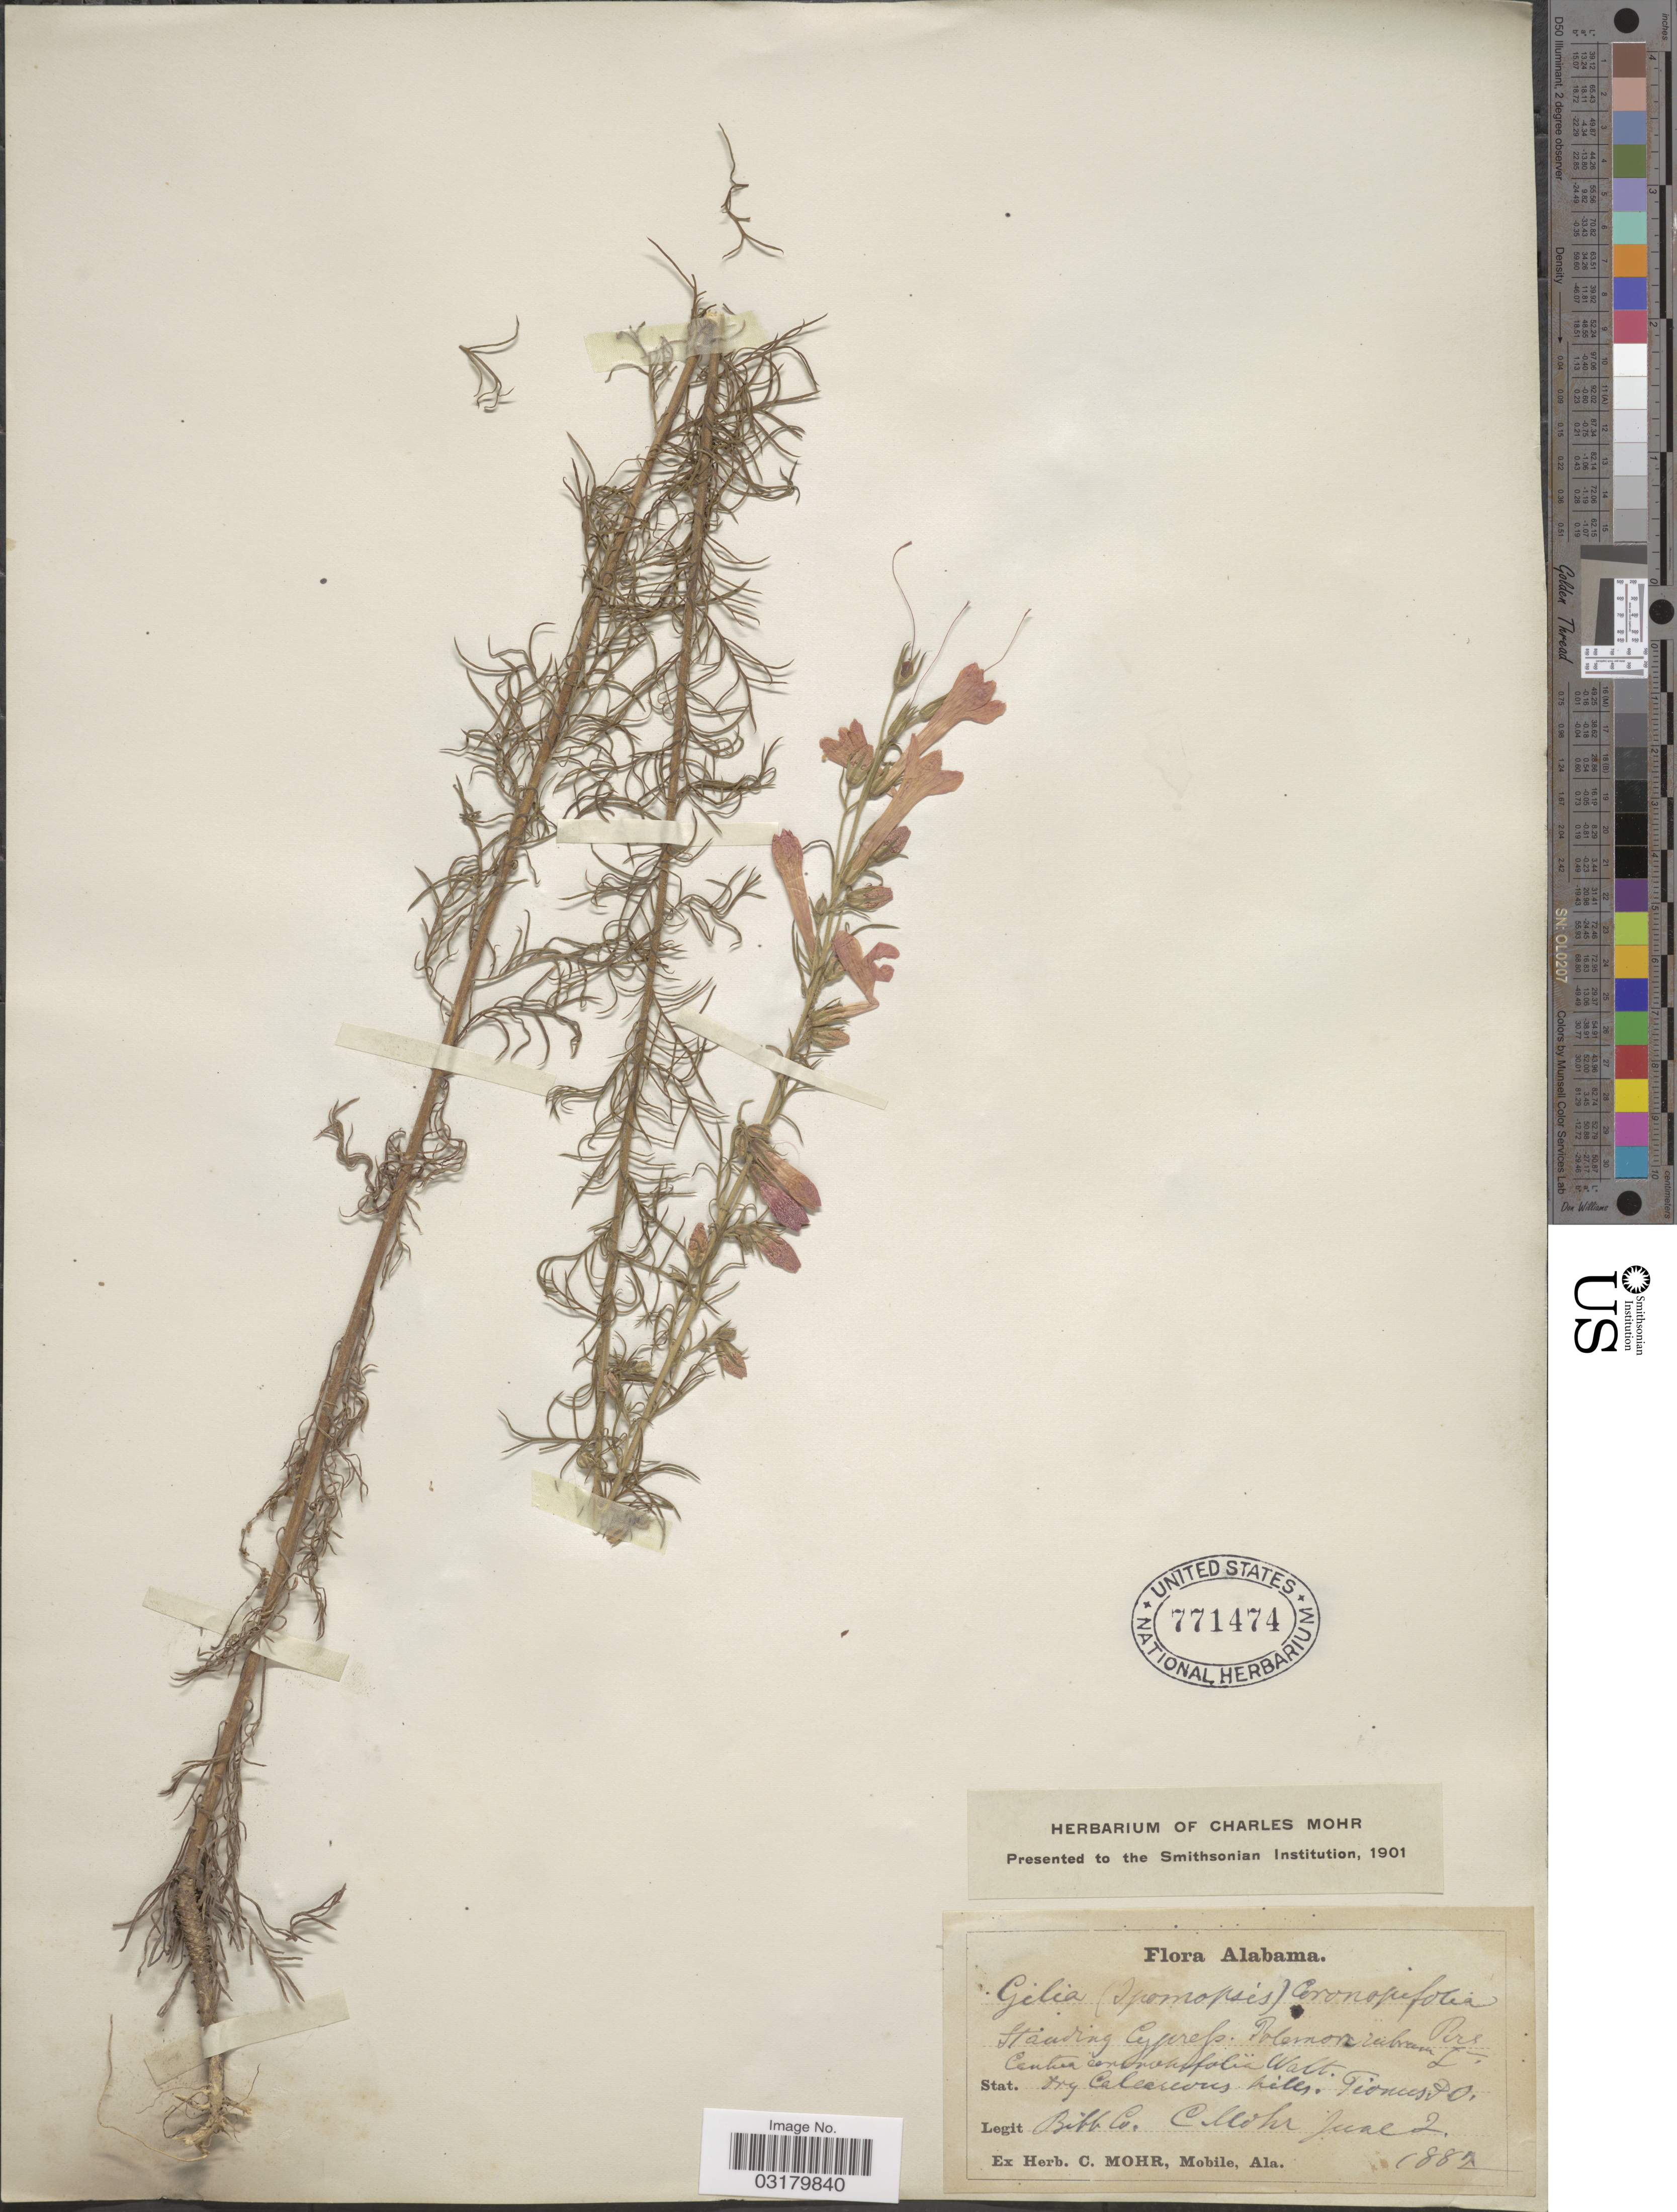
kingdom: Plantae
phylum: Tracheophyta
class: Magnoliopsida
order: Ericales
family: Polemoniaceae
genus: Ipomopsis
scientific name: Ipomopsis rubra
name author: (L.) Wherry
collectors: C. T. Mohr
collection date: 1882-06-02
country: United States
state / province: Alabama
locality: Stat. Dry calcareous Tionus [interpreted] P. O. Bibb Co.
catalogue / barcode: US 771474